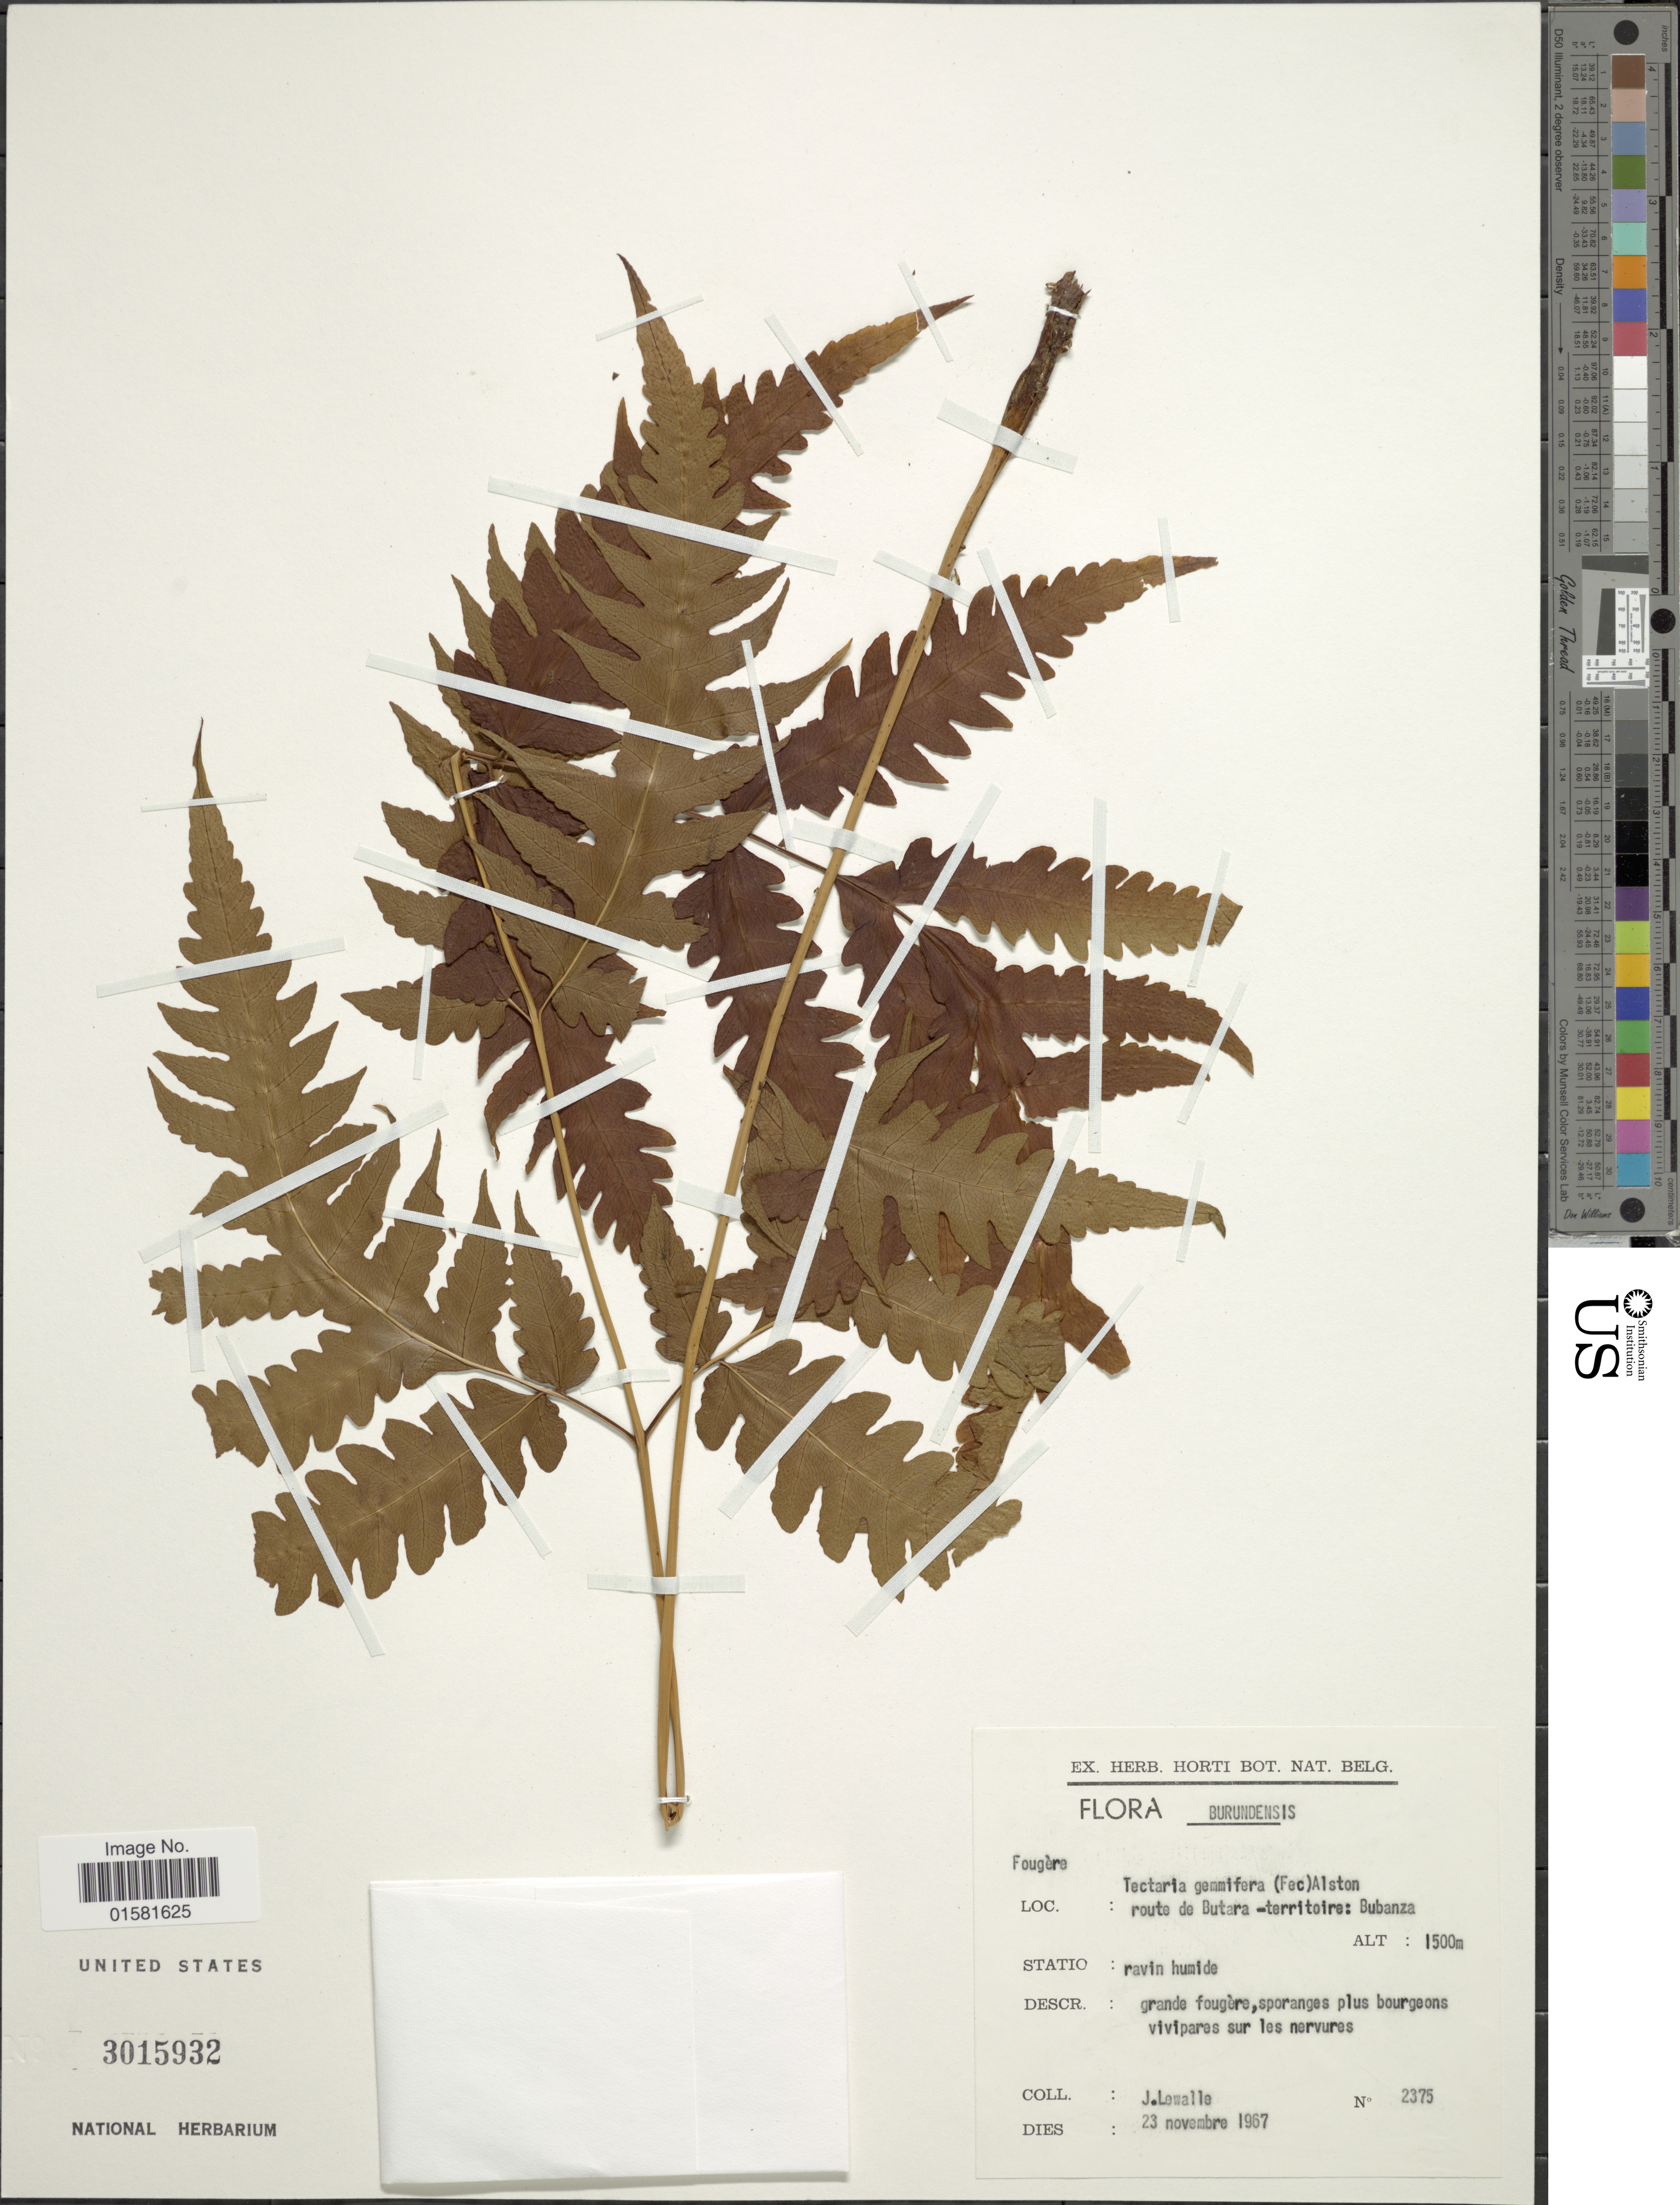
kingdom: Plantae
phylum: Tracheophyta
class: Polypodiopsida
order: Polypodiales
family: Tectariaceae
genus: Tectaria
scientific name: Tectaria gemmifera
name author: (Fée) Alston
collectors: J. Lewalle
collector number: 2375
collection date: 1967-11-23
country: Burundi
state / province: Bubanza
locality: Route de Butara - territoire: Bubanza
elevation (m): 1500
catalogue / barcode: US 3015923